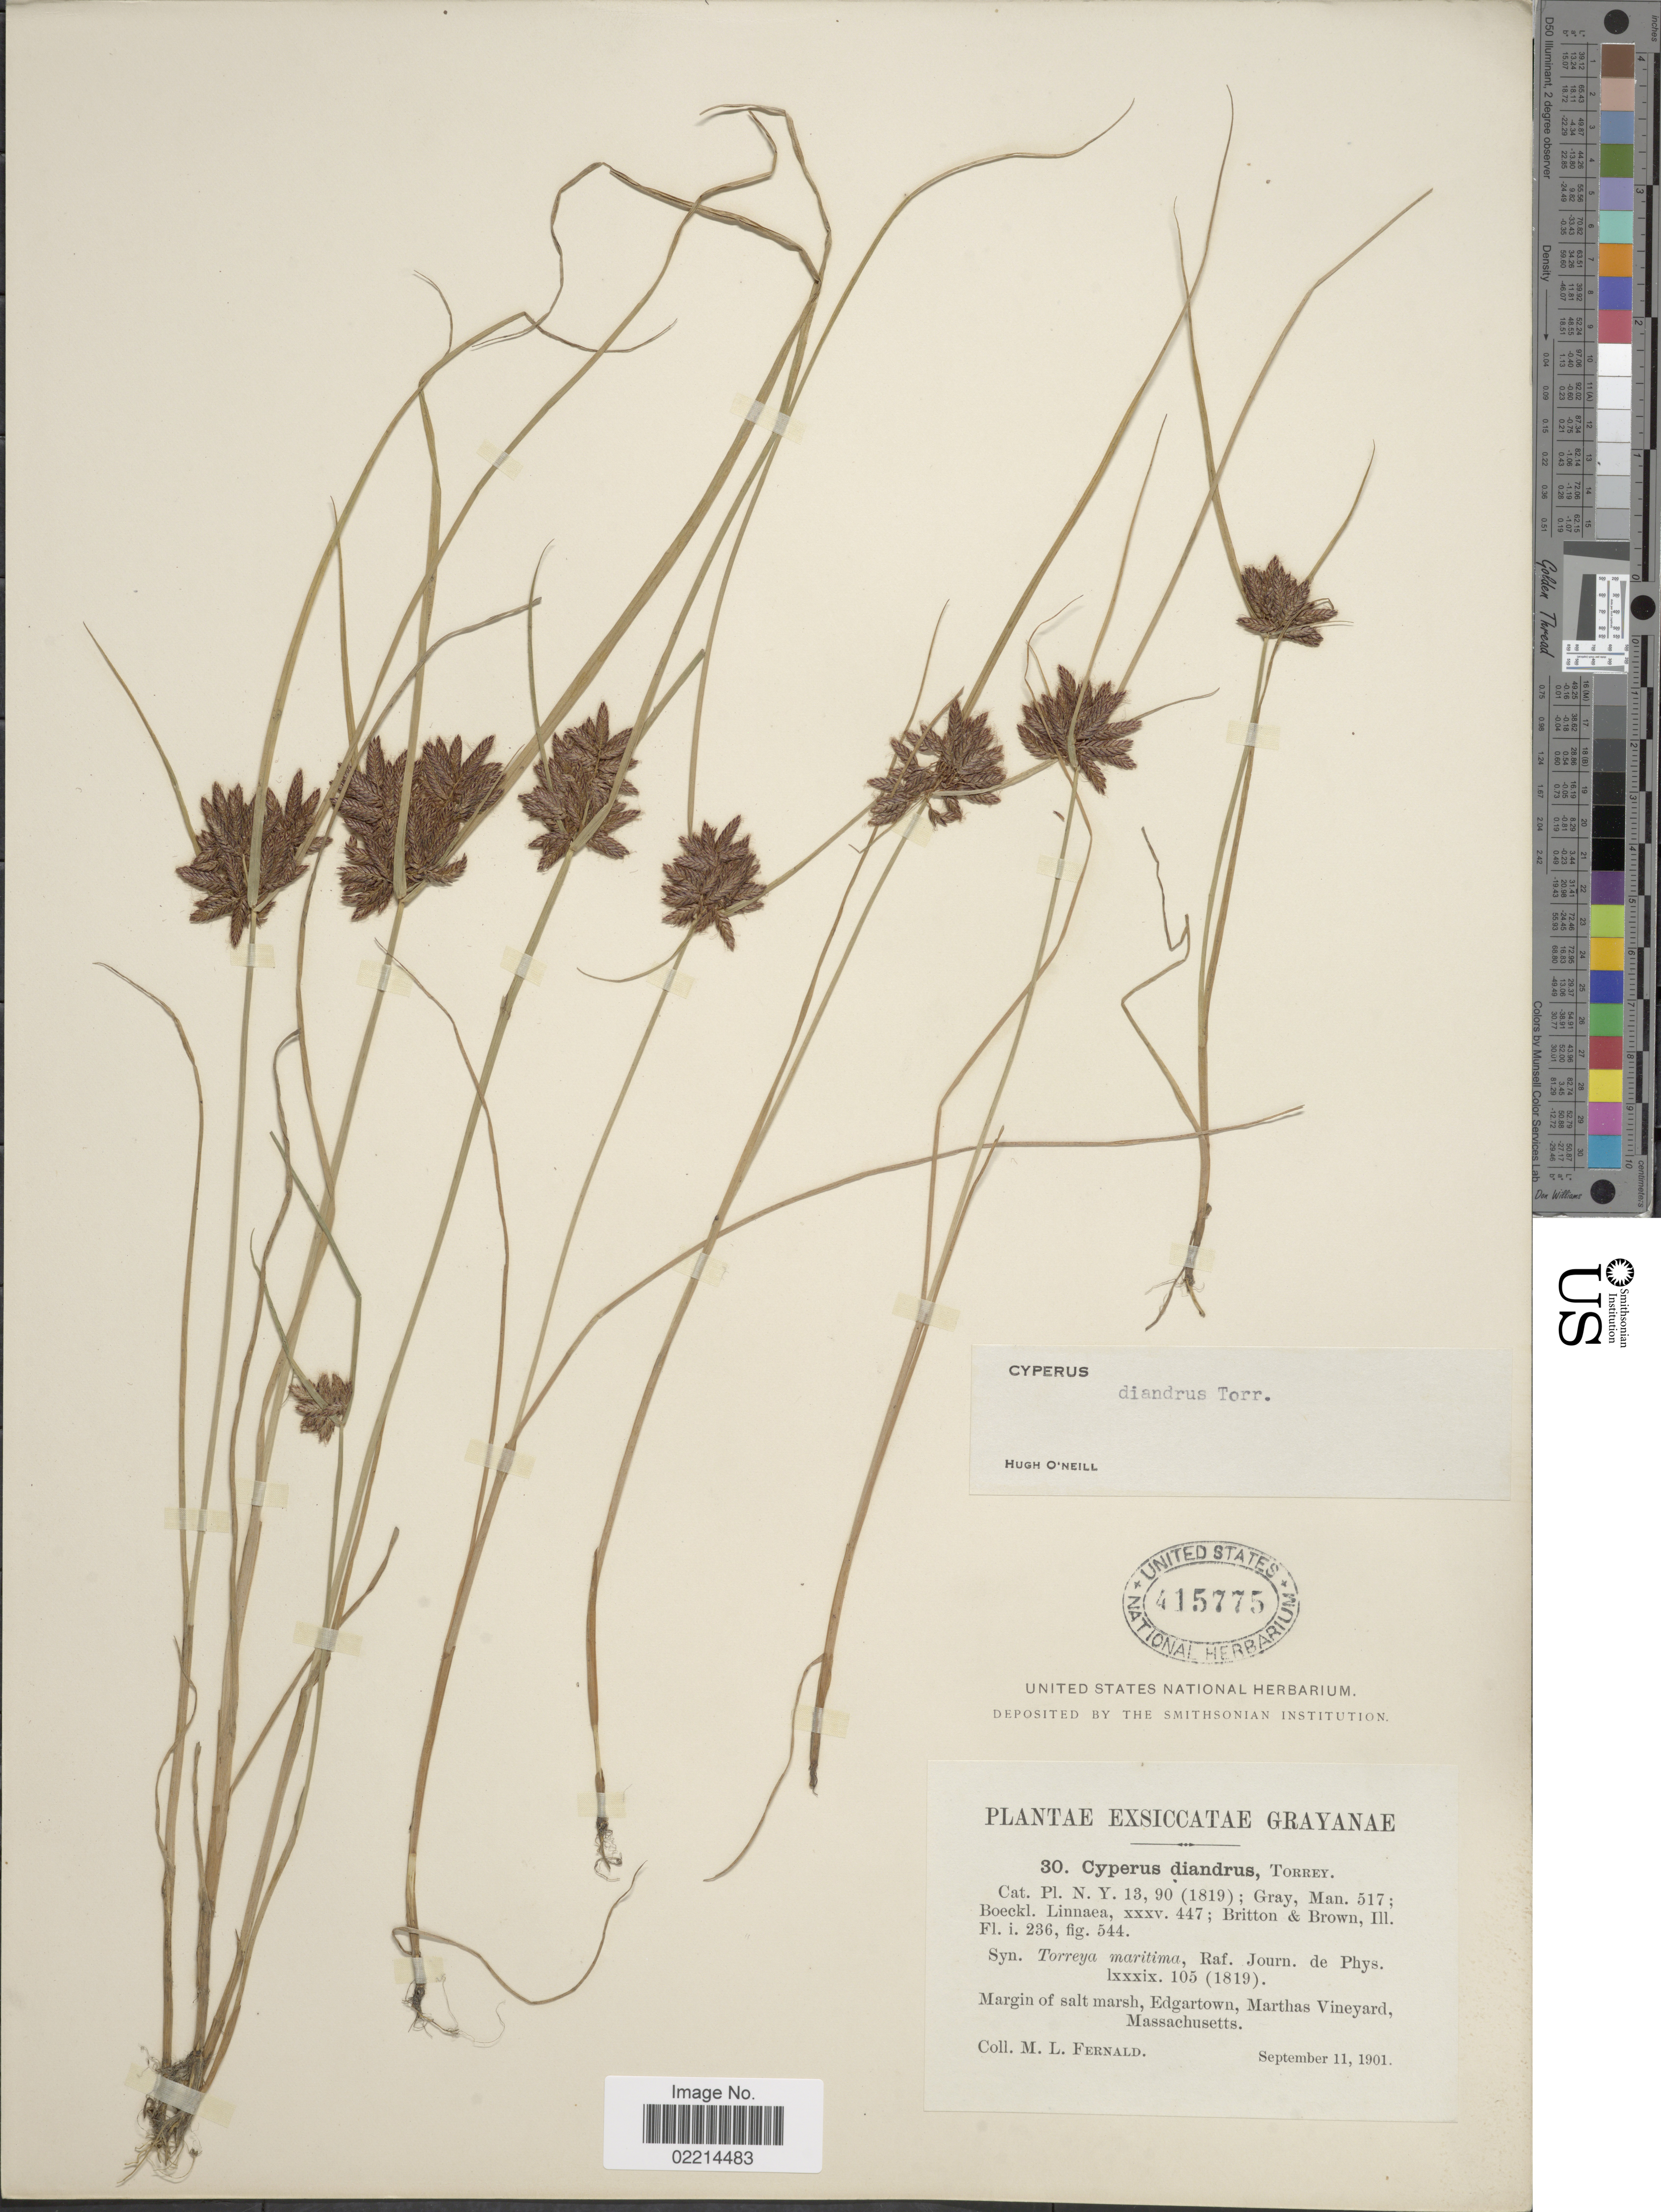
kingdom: Plantae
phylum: Tracheophyta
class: Liliopsida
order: Poales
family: Cyperaceae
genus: Cyperus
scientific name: Cyperus diandrus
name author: Torr.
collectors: M. L. Fernald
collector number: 30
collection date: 1901-09-11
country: United States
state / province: Massachusetts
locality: Grayanae, Margin of salt marsh, Edgartown, Marthas Vineyard.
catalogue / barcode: US 415775